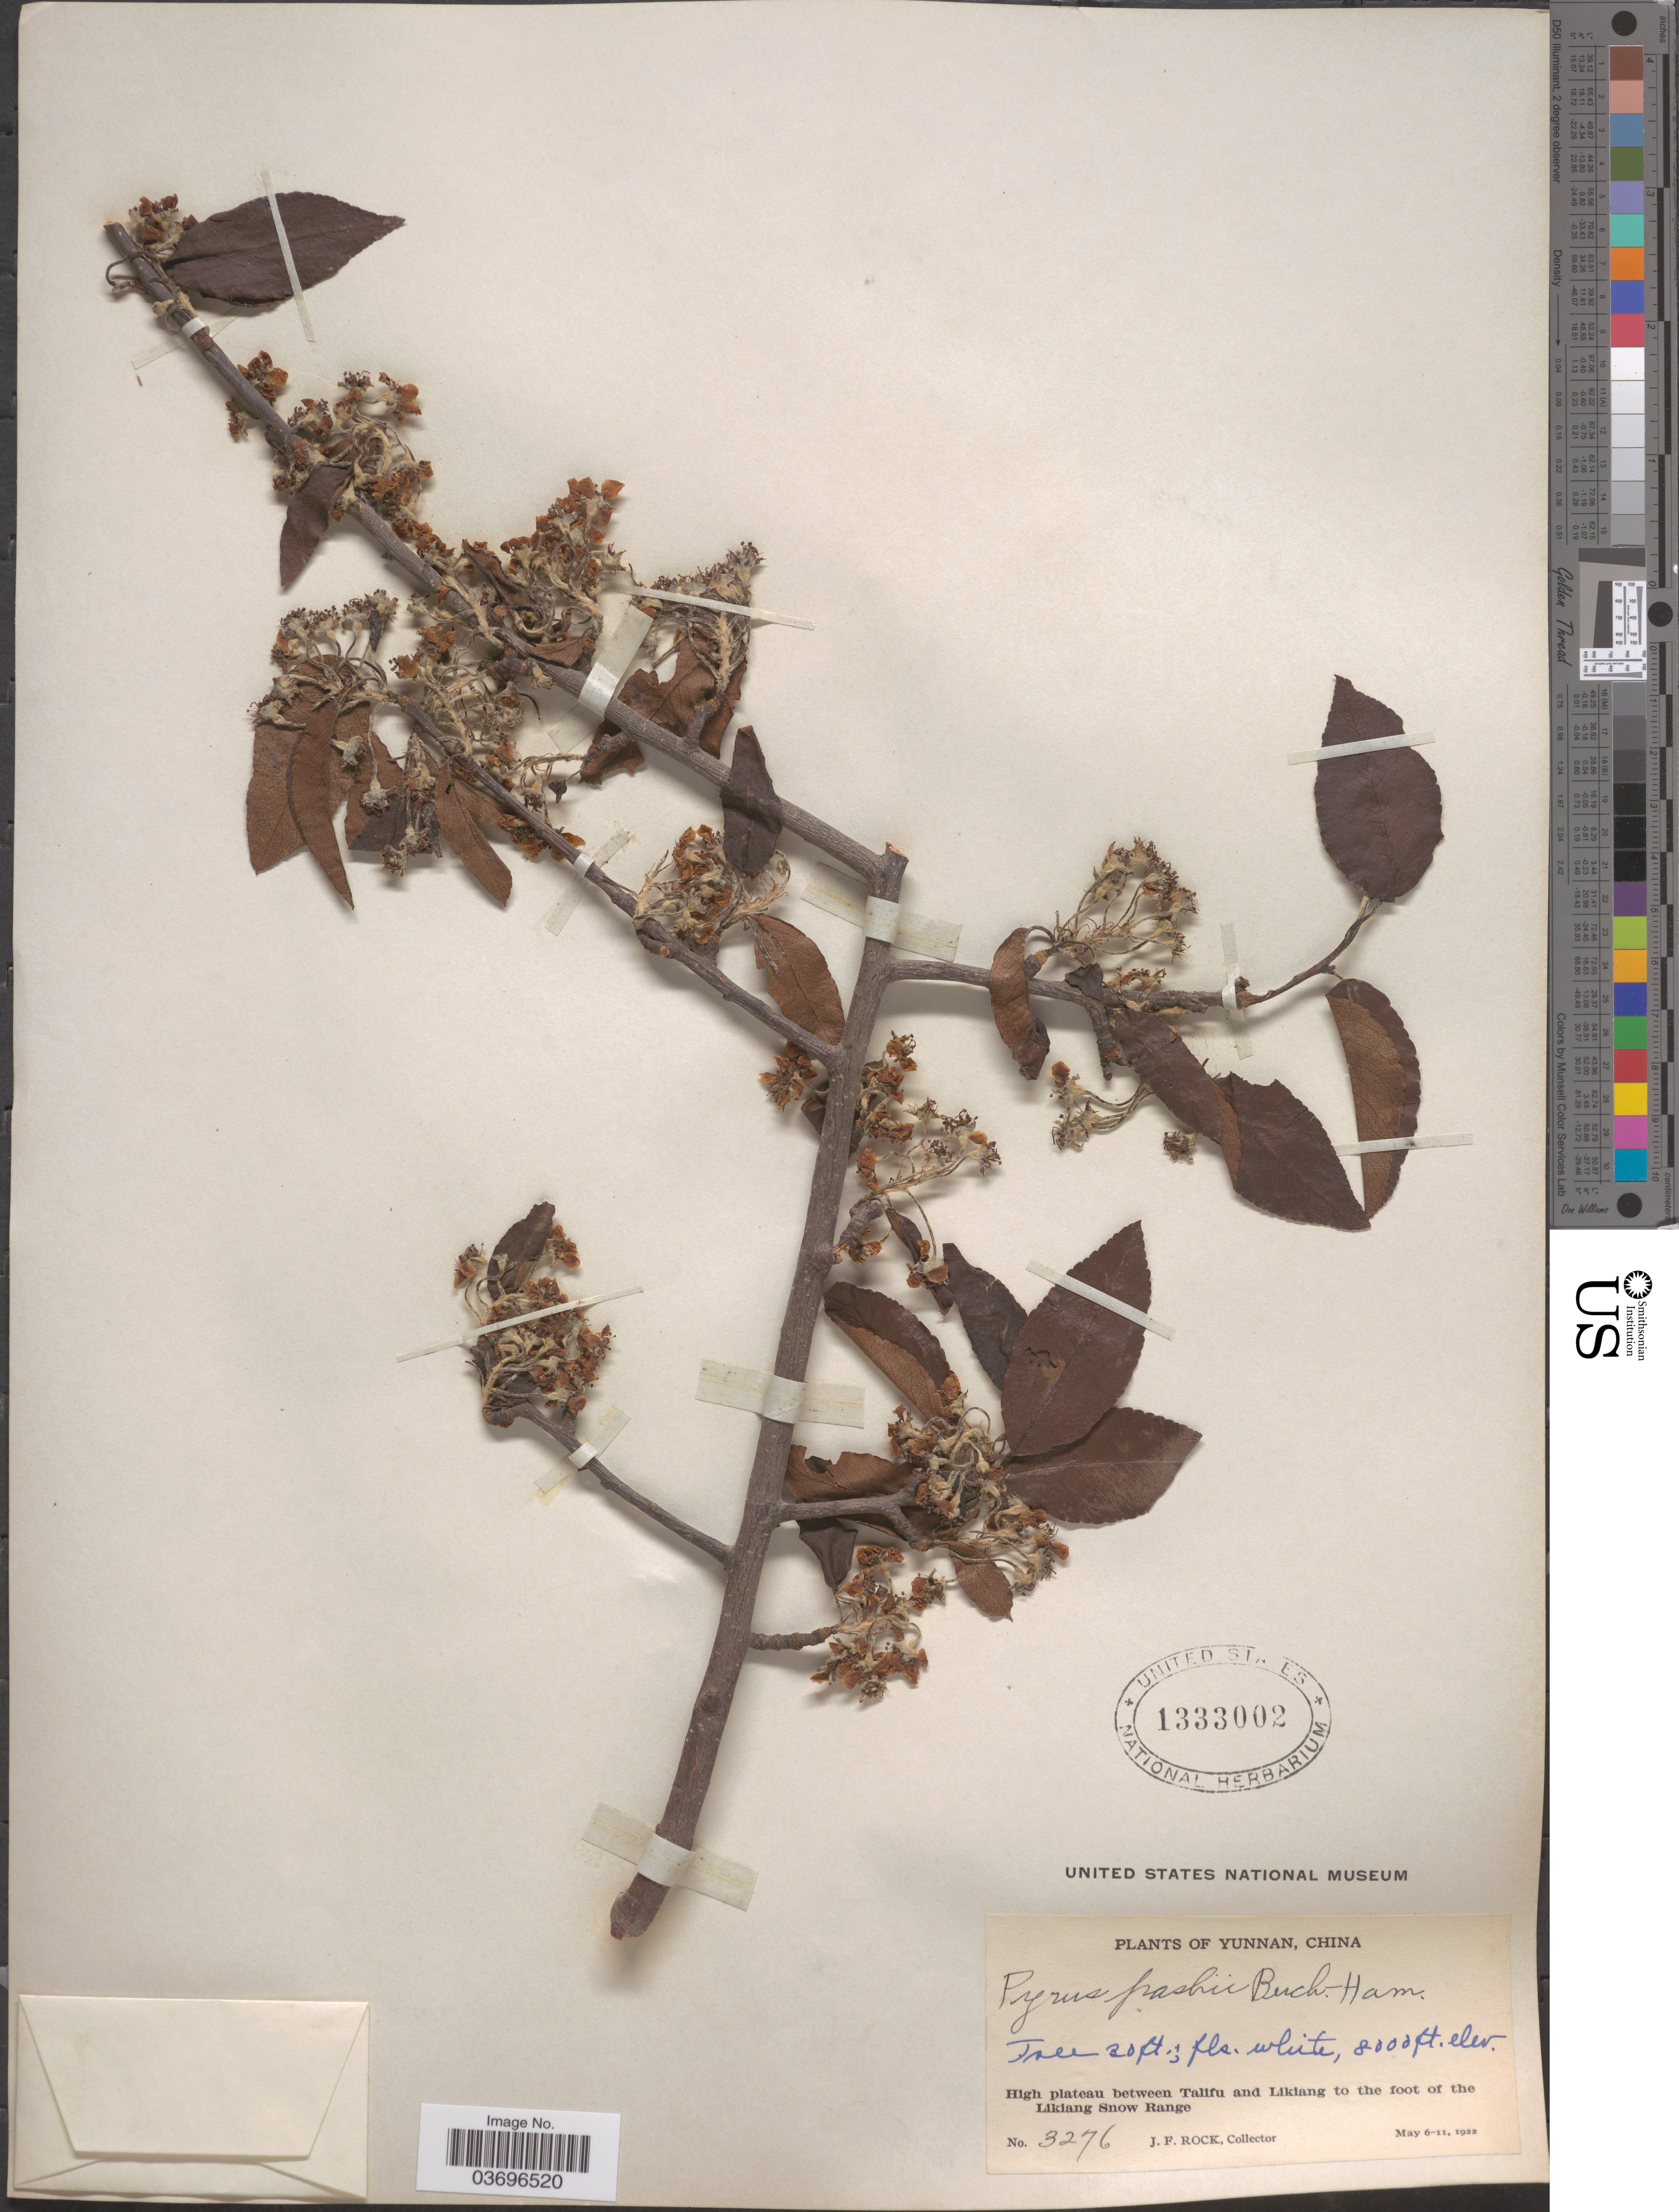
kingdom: Plantae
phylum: Tracheophyta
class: Magnoliopsida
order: Rosales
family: Rosaceae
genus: Pyrus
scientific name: Pyrus pashia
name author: Buch.-Ham. ex D. Don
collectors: J. Rock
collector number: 3276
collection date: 1922-05-06/1922-05-11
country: China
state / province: Yunnan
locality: High plateau between Talfiu and Likiang to the foot of the Likiang Snow Range.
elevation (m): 2438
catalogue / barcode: US 1333002